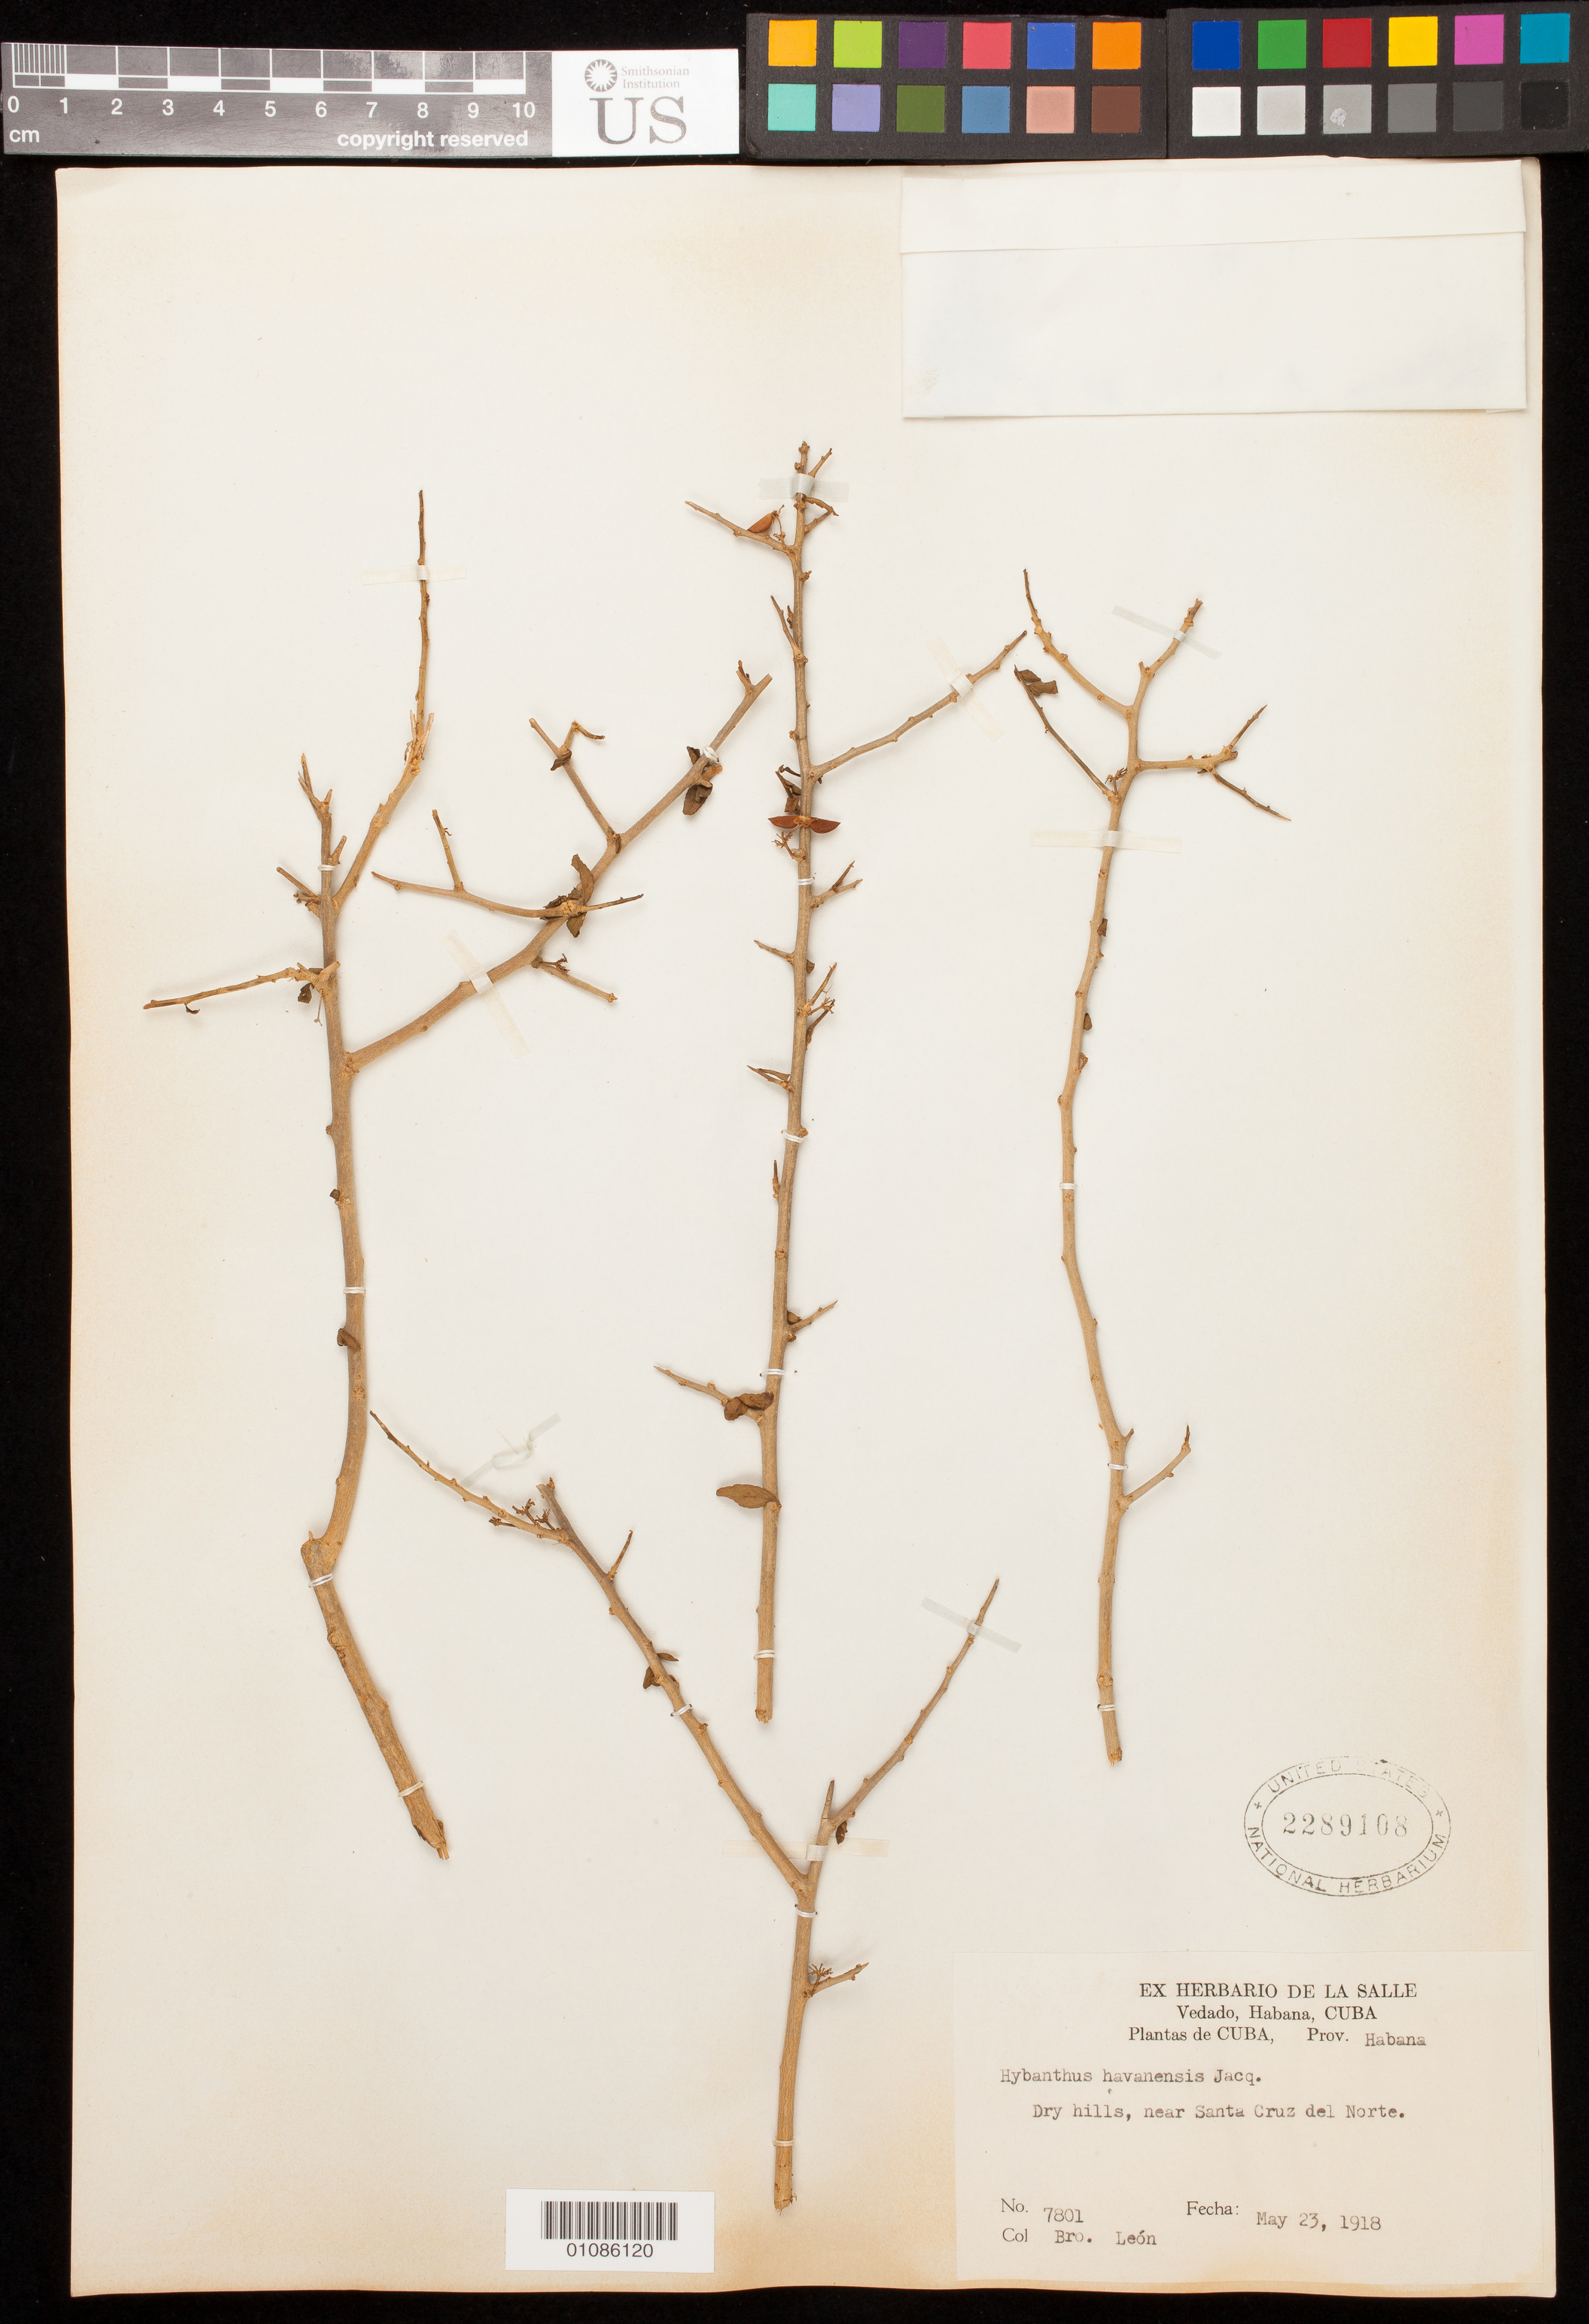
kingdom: Plantae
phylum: Tracheophyta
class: Magnoliopsida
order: Malpighiales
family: Violaceae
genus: Hybanthus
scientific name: Hybanthus havanensis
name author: Jacq.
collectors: Bro. León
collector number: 7801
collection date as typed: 23 May 1918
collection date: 1918-05-23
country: Cuba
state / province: La Habana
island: Cuba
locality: Dry hills, Near santa cruz del norte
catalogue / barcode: US 2289108